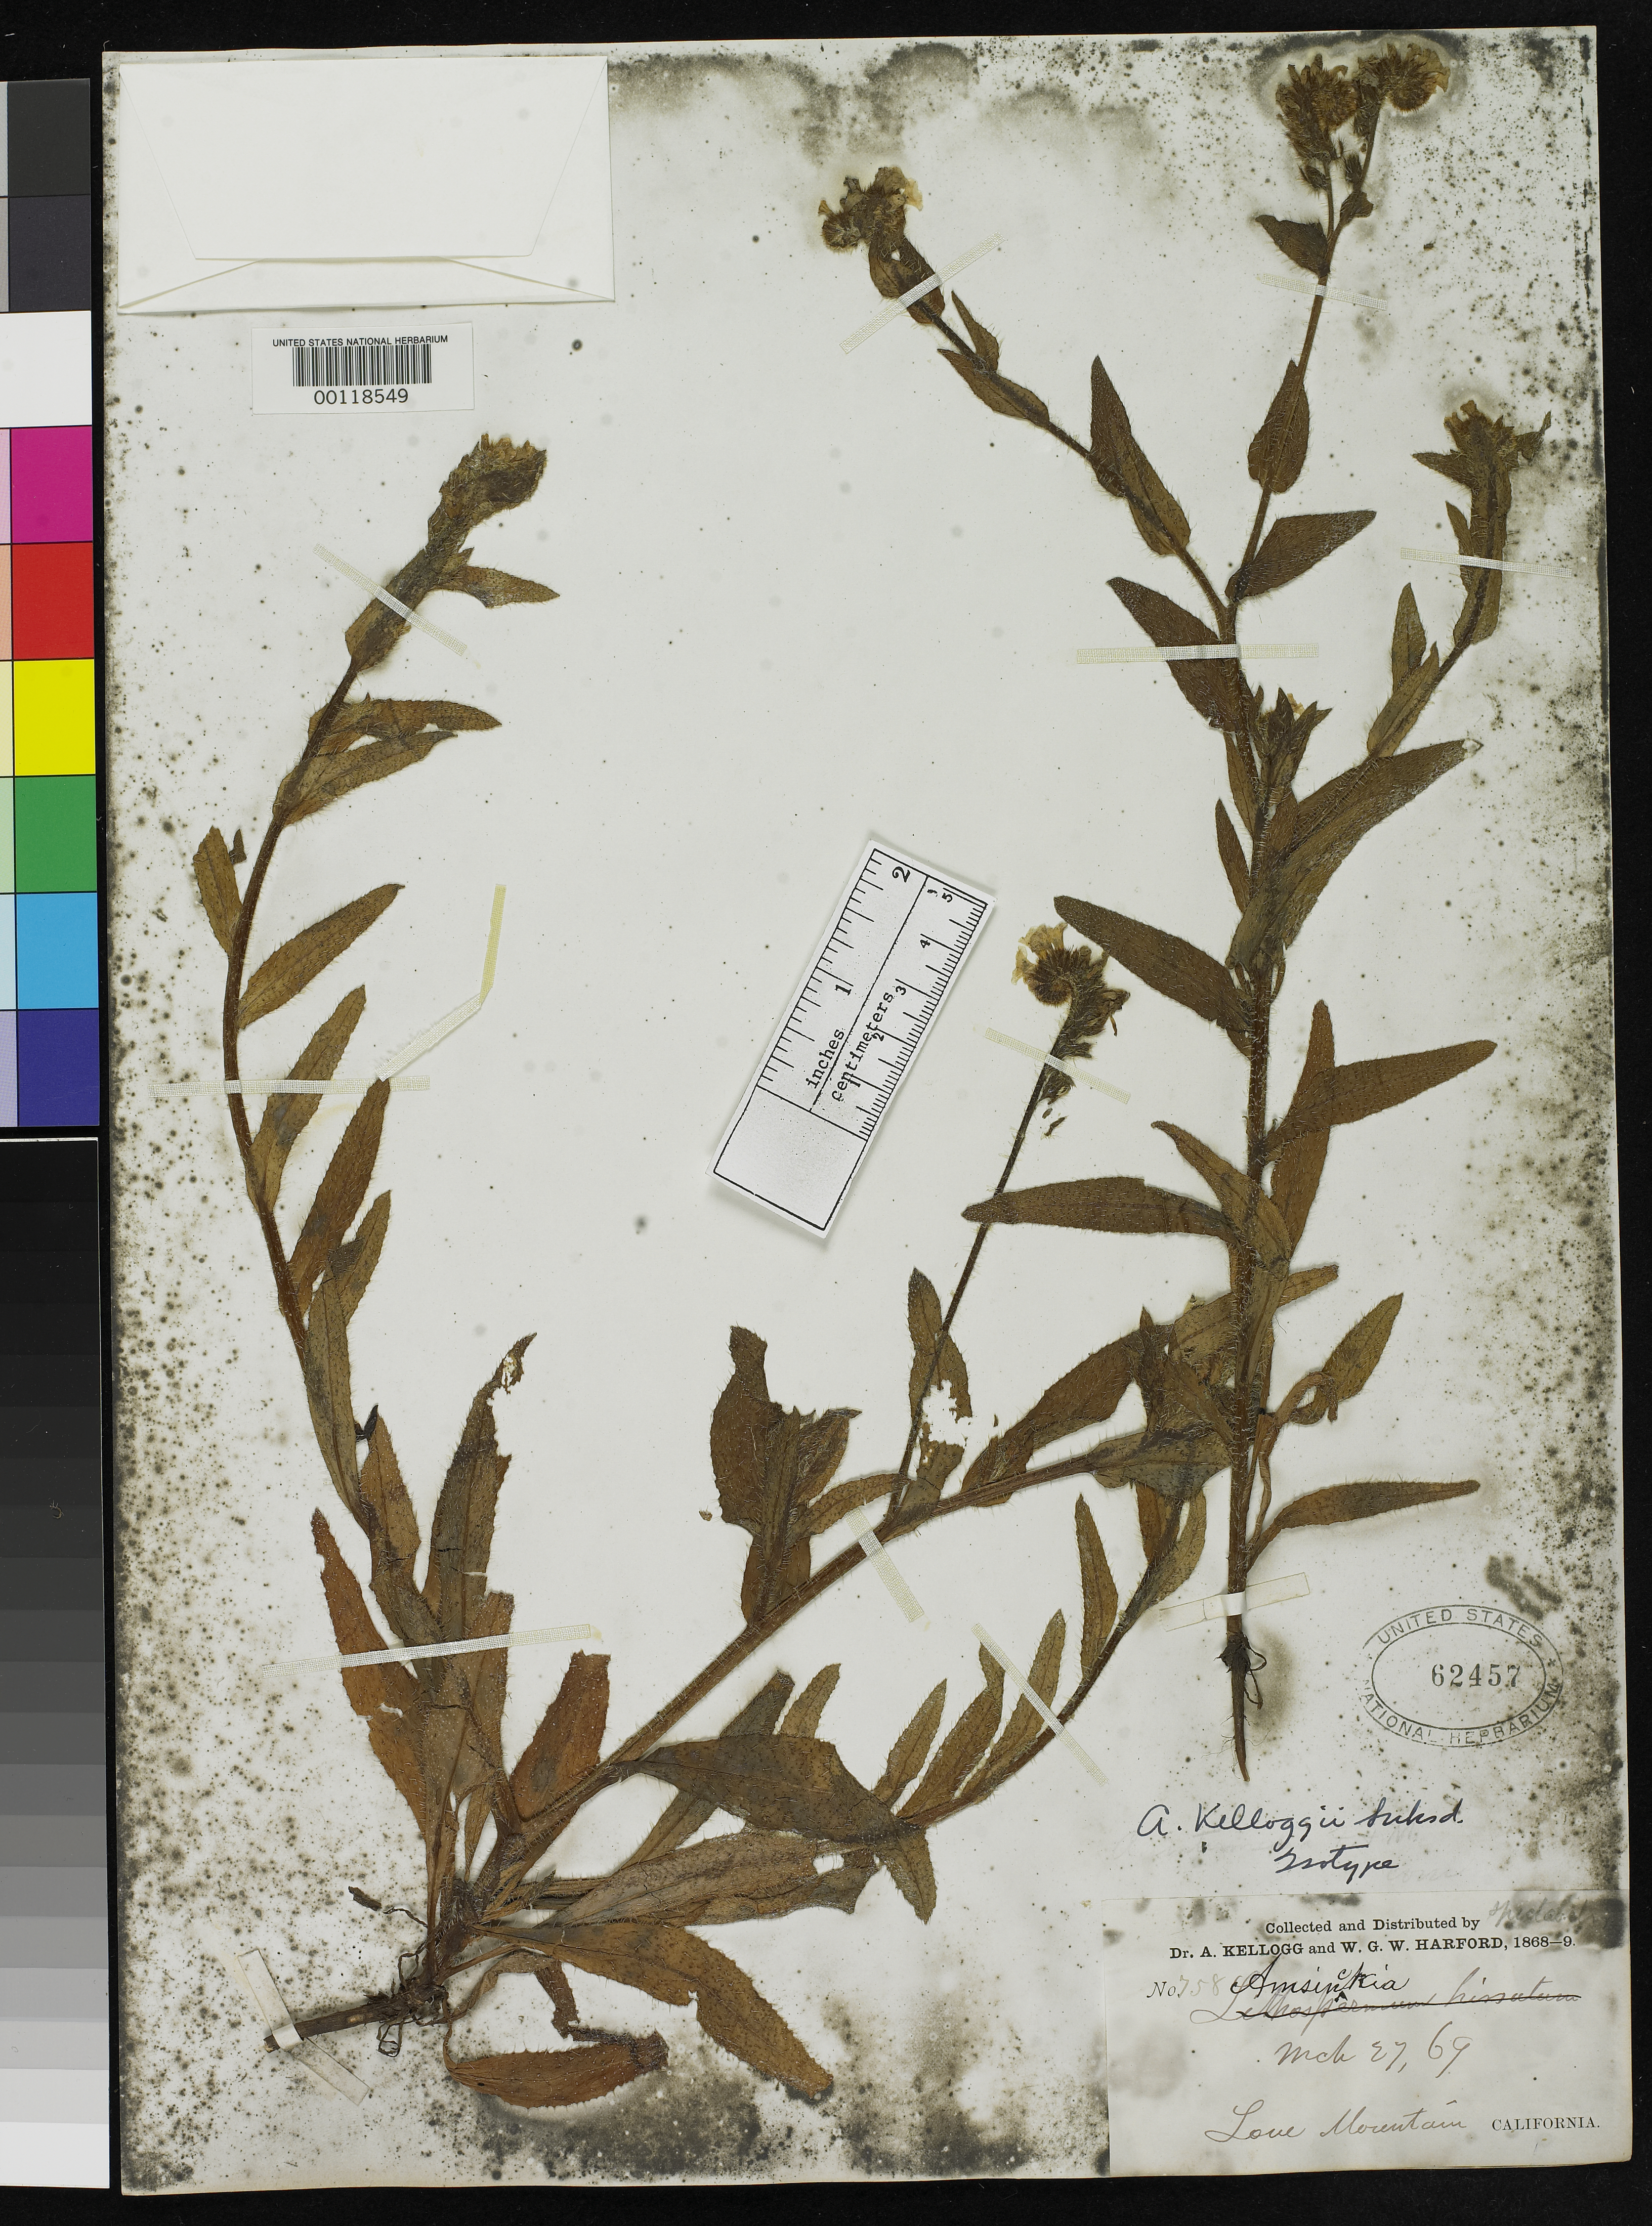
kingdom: Plantae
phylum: Tracheophyta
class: Magnoliopsida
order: Boraginales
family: Boraginaceae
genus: Amsinckia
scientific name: Amsinckia kelloggii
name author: Suksd.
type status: Isosyntype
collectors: A. Kellogg & W. G. W. Harford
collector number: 758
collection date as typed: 27 Mar 1869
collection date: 1869-03-27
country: United States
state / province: California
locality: Lone Mountain.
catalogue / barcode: US 62457